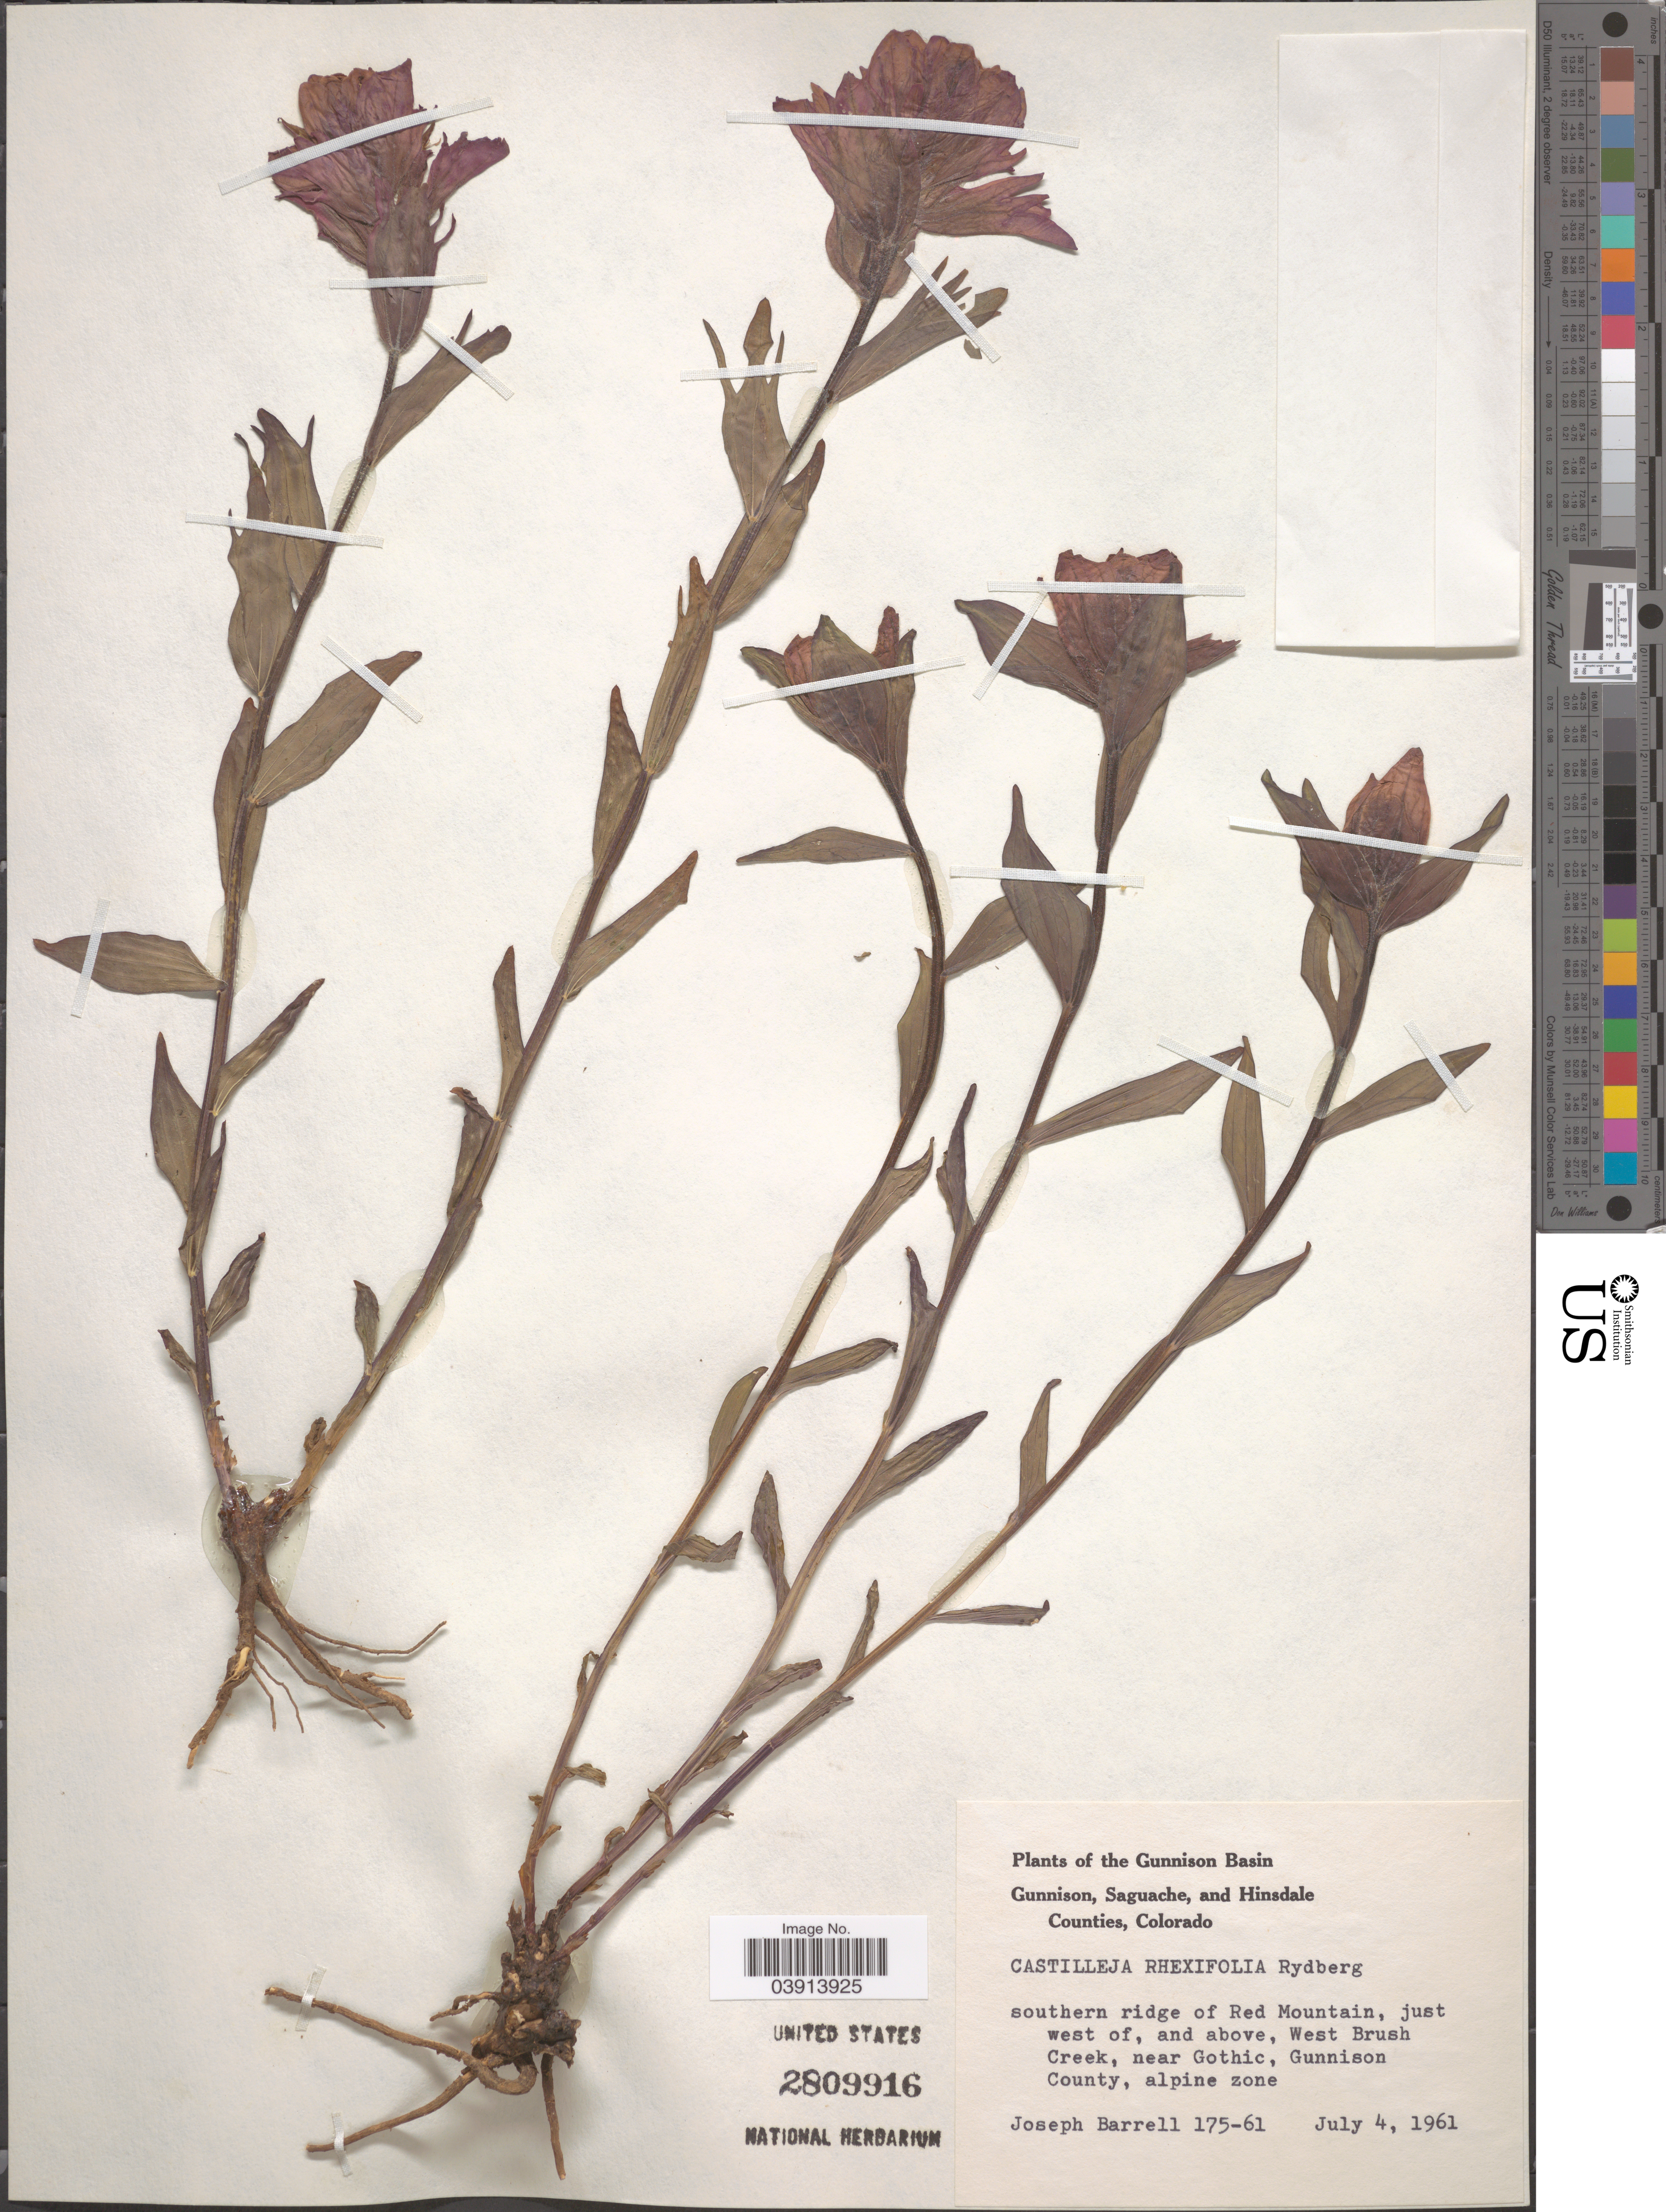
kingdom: Plantae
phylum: Tracheophyta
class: Magnoliopsida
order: Lamiales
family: Orobanchaceae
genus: Castilleja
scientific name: Castilleja rhexiifolia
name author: Rydb.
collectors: J. Barrell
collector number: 175-61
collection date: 1961-07-04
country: United States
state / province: Colorado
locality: The Gunnison Basin, Southern ridge of Red Mountain, just west of, and above, West Brush Creek, near Gothic, Gunnison County, alpine zone.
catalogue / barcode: US 2809916